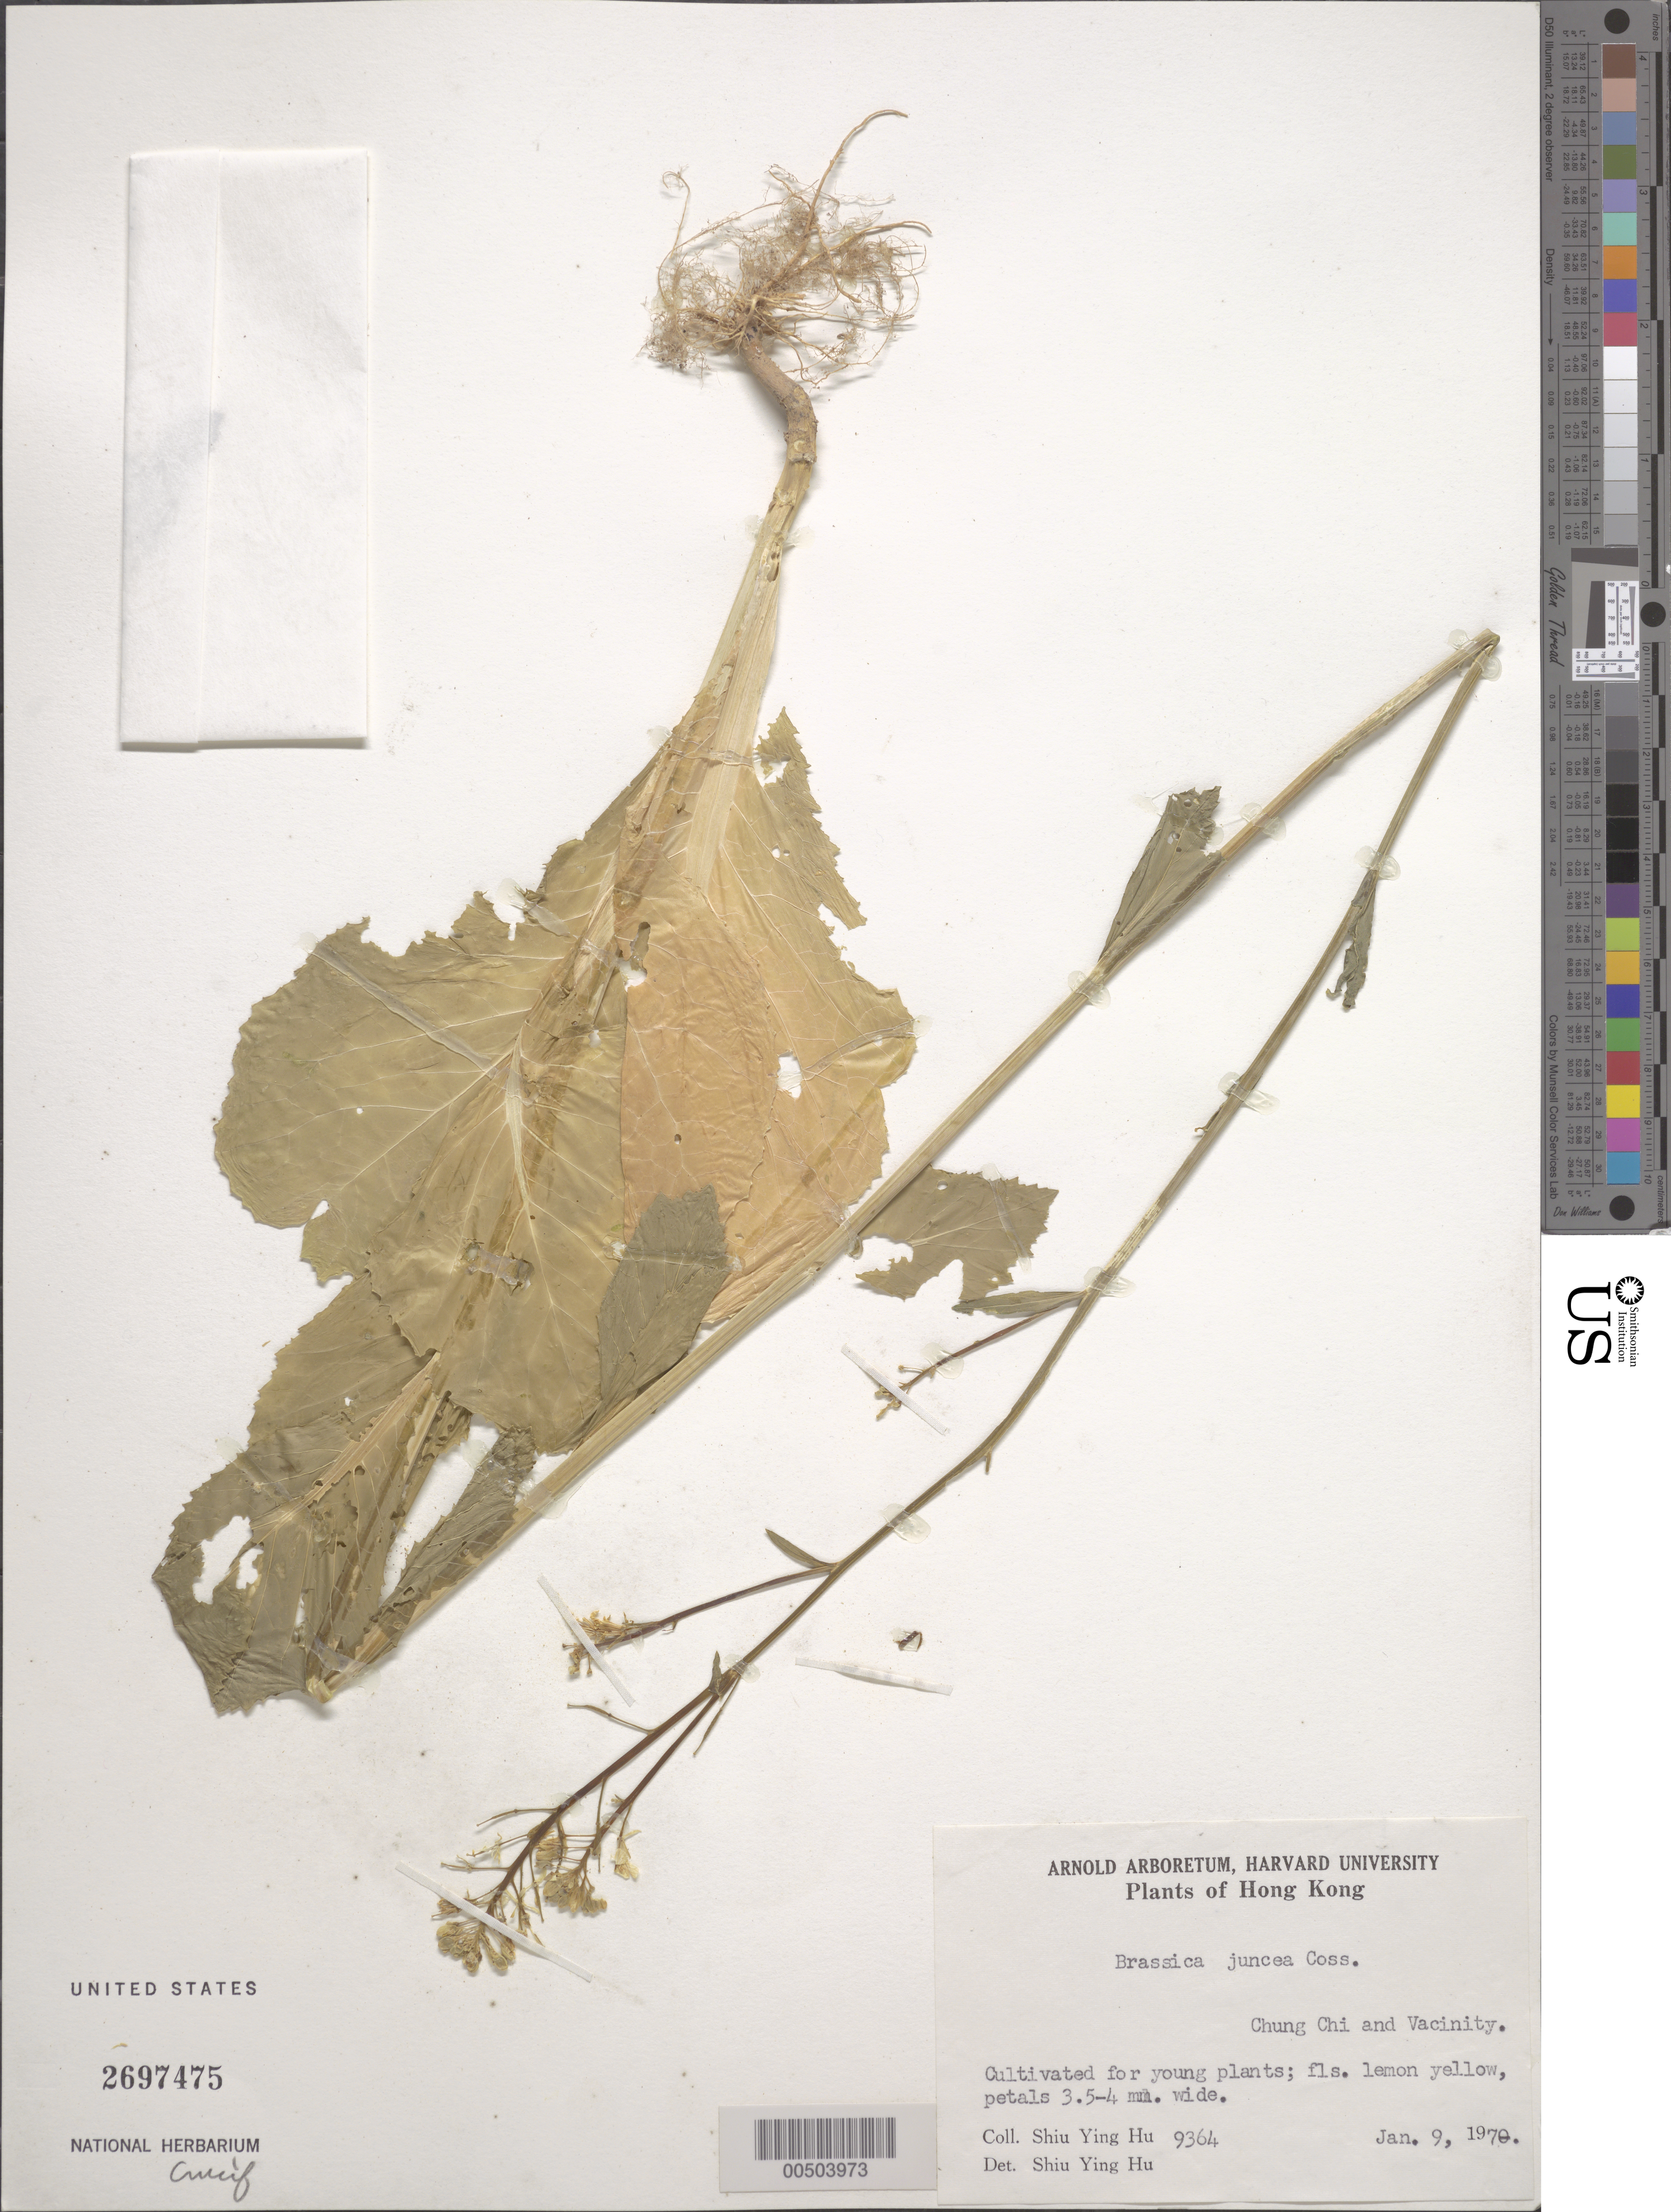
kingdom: Plantae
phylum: Tracheophyta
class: Magnoliopsida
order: Brassicales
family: Brassicaceae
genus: Brassica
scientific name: Brassica juncea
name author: (L.) Czern.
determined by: Hu, S. Y.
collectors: S. Y. Hu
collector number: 9364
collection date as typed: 09 Jan 1970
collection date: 1970-01-09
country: China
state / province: Hong Kong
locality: Chung Chi and Vacinity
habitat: Cultivated for young plants; fls. lemon yellow, petals 3.5-4 mm. wide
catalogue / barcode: US 2697475